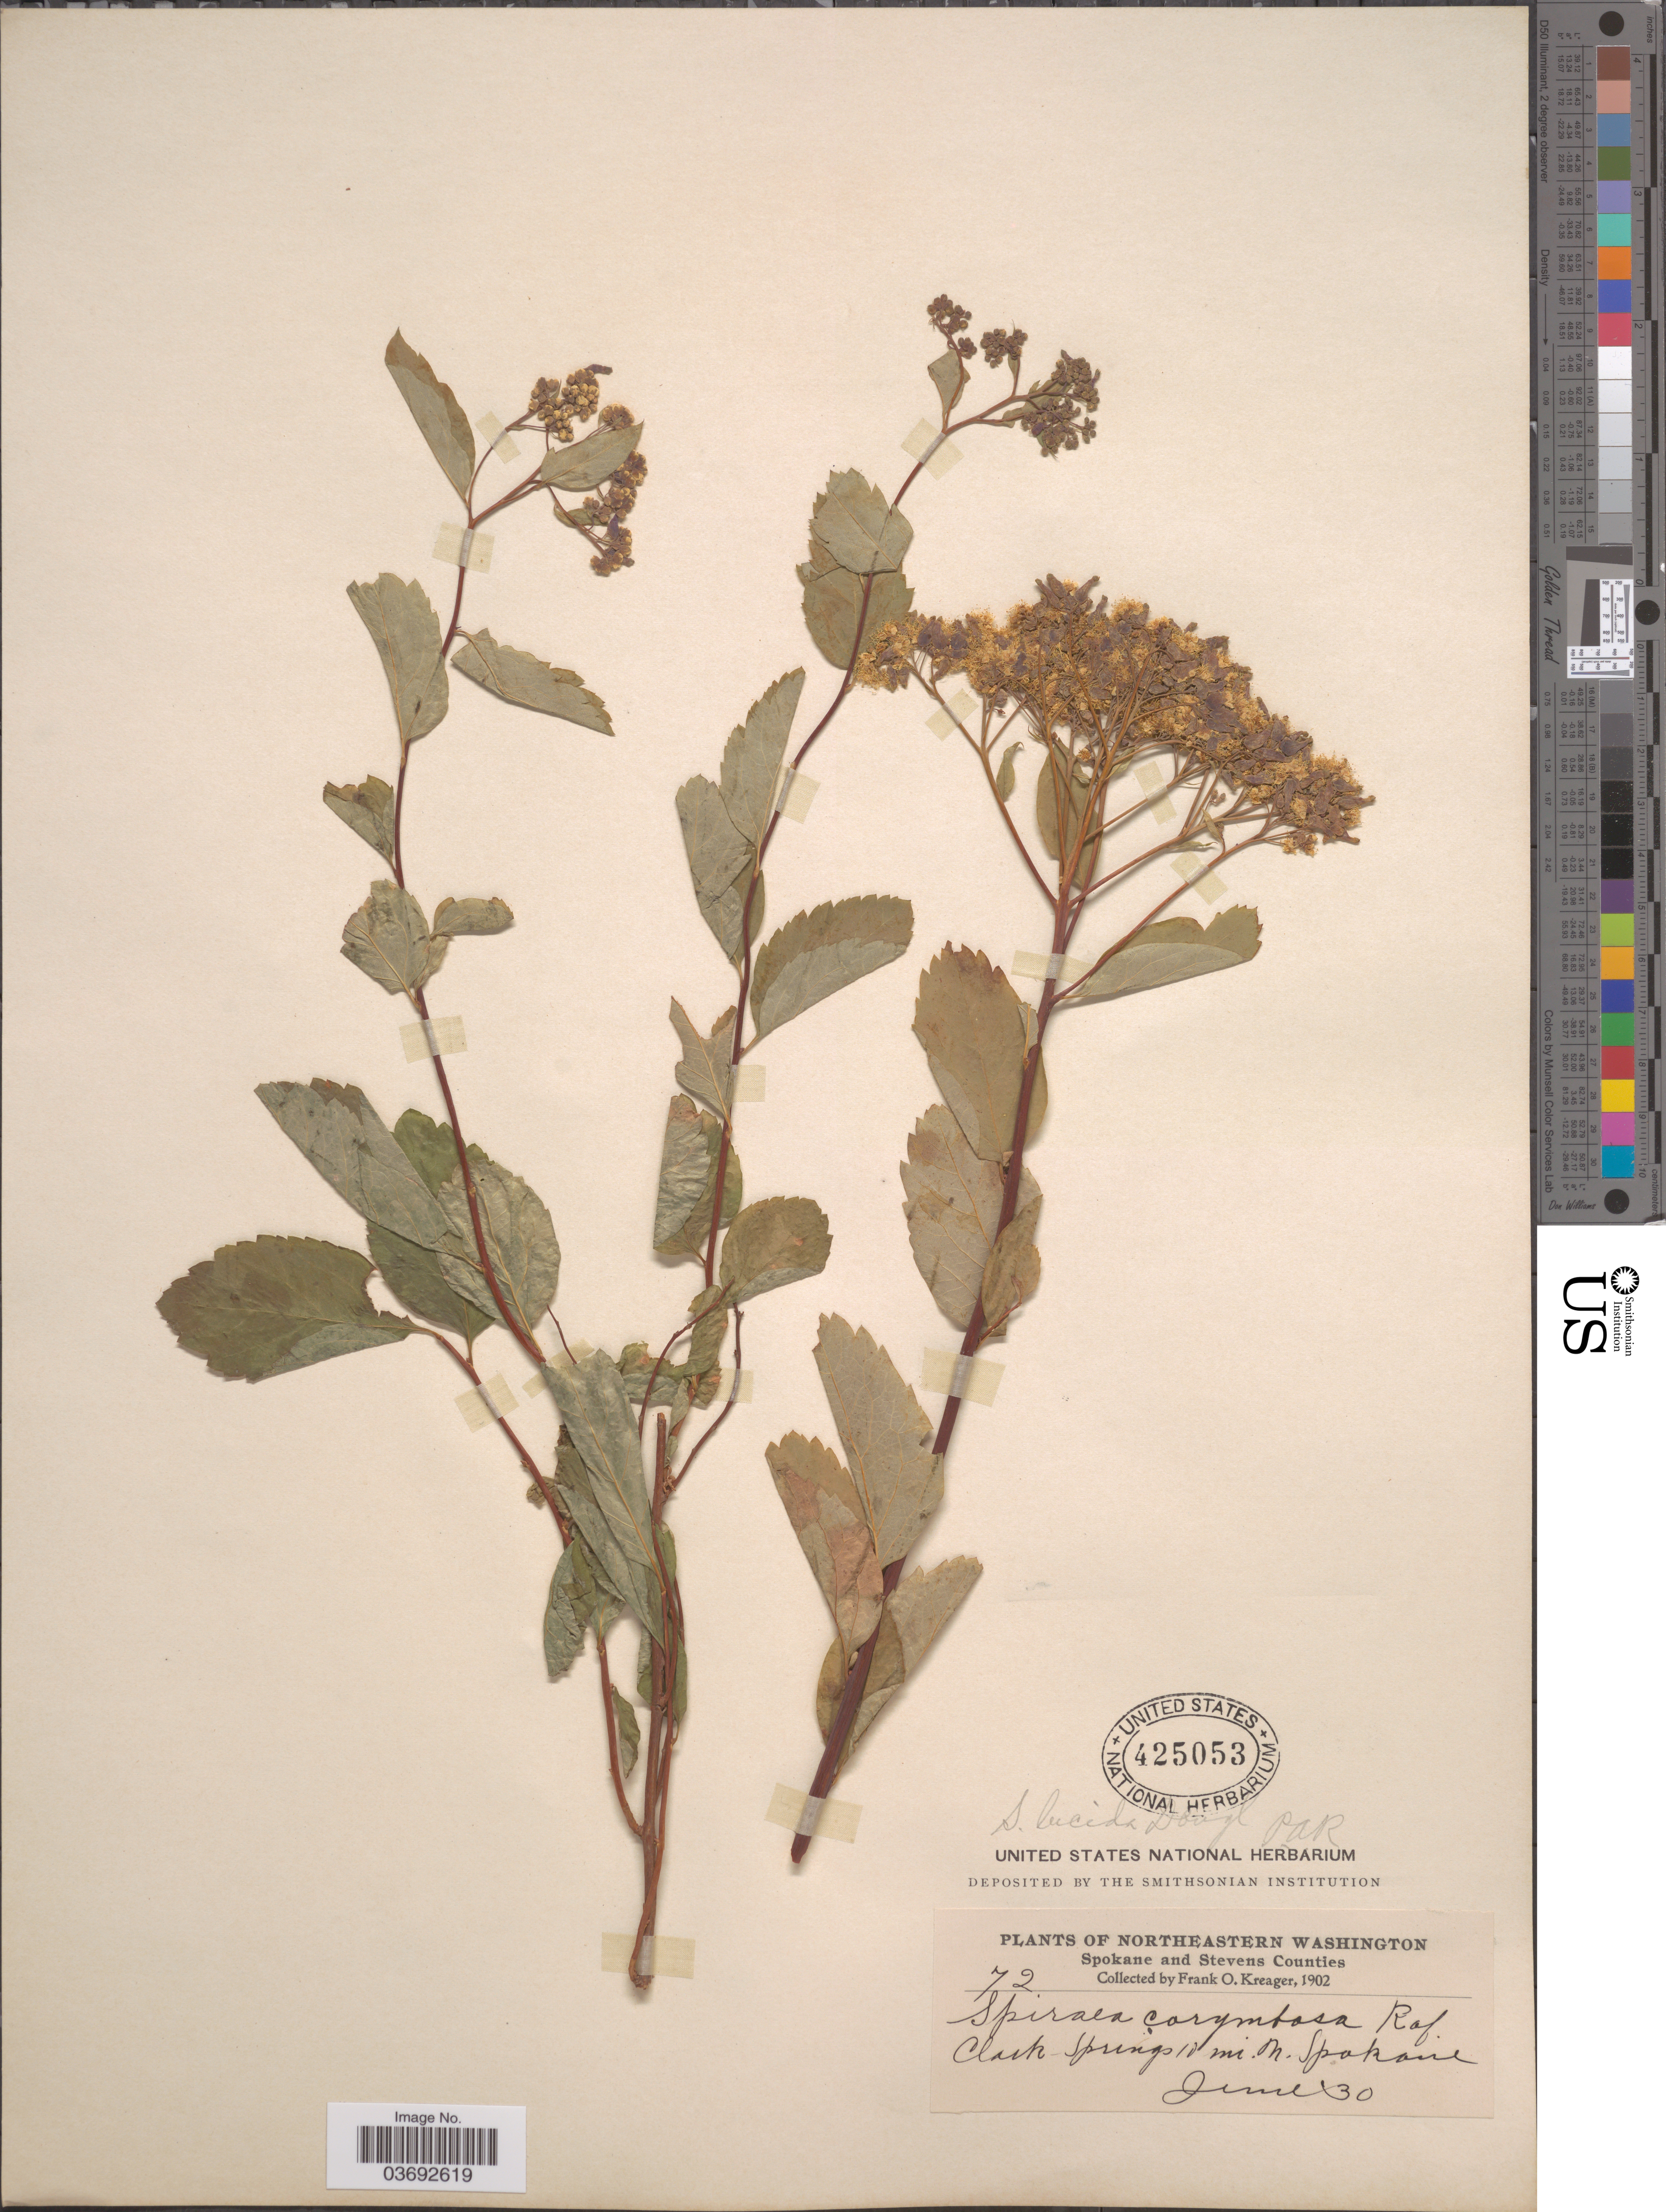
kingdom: Plantae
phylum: Tracheophyta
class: Magnoliopsida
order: Rosales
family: Rosaceae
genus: Spiraea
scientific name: Spiraea lucida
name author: Douglas ex Greene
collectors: F. Kreager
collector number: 72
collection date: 1902-06-30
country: United States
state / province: Washington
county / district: Spokane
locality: Northeastern Washington. Clark Springs 10 mi. N. of Spokane.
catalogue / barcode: US 425053